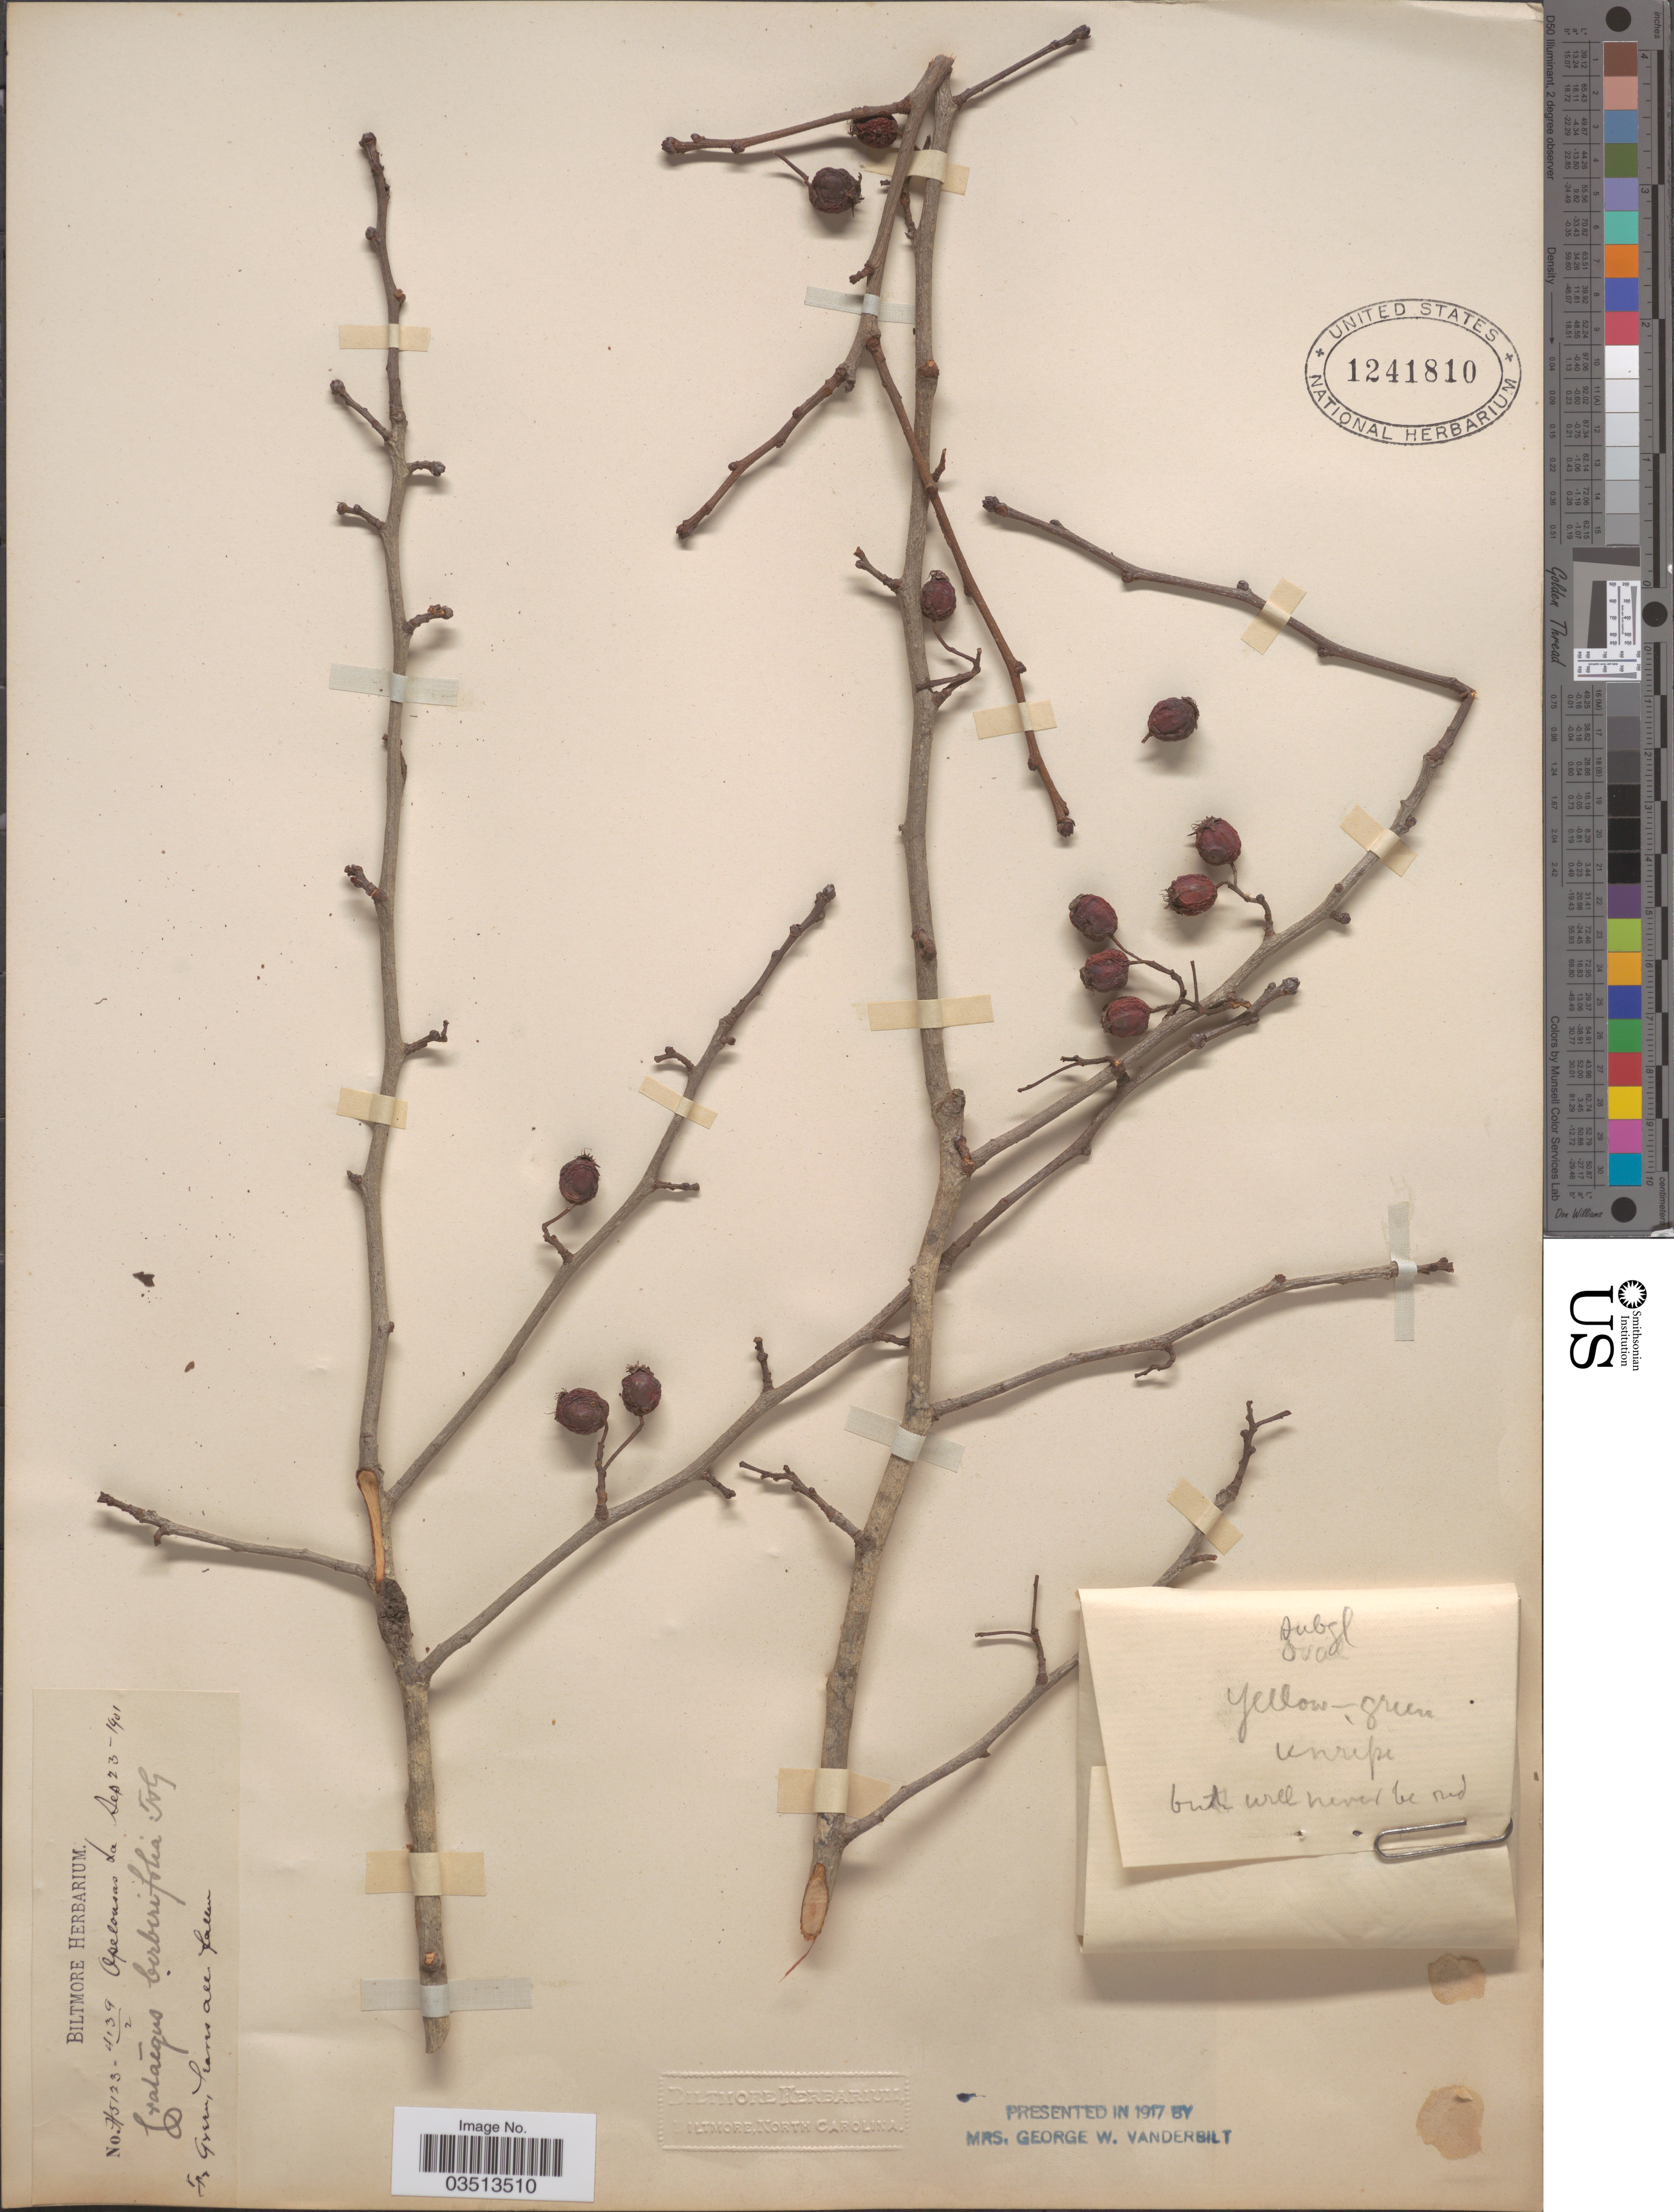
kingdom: Plantae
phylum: Tracheophyta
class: Magnoliopsida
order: Rosales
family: Rosaceae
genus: Crataegus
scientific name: Crataegus berberifolia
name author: Torr. & A. Gray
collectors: ex herb. Biltmore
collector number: H5123 = 4139/2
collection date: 1901-09-23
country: United States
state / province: Louisiana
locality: Opelousas.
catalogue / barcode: US 1241810